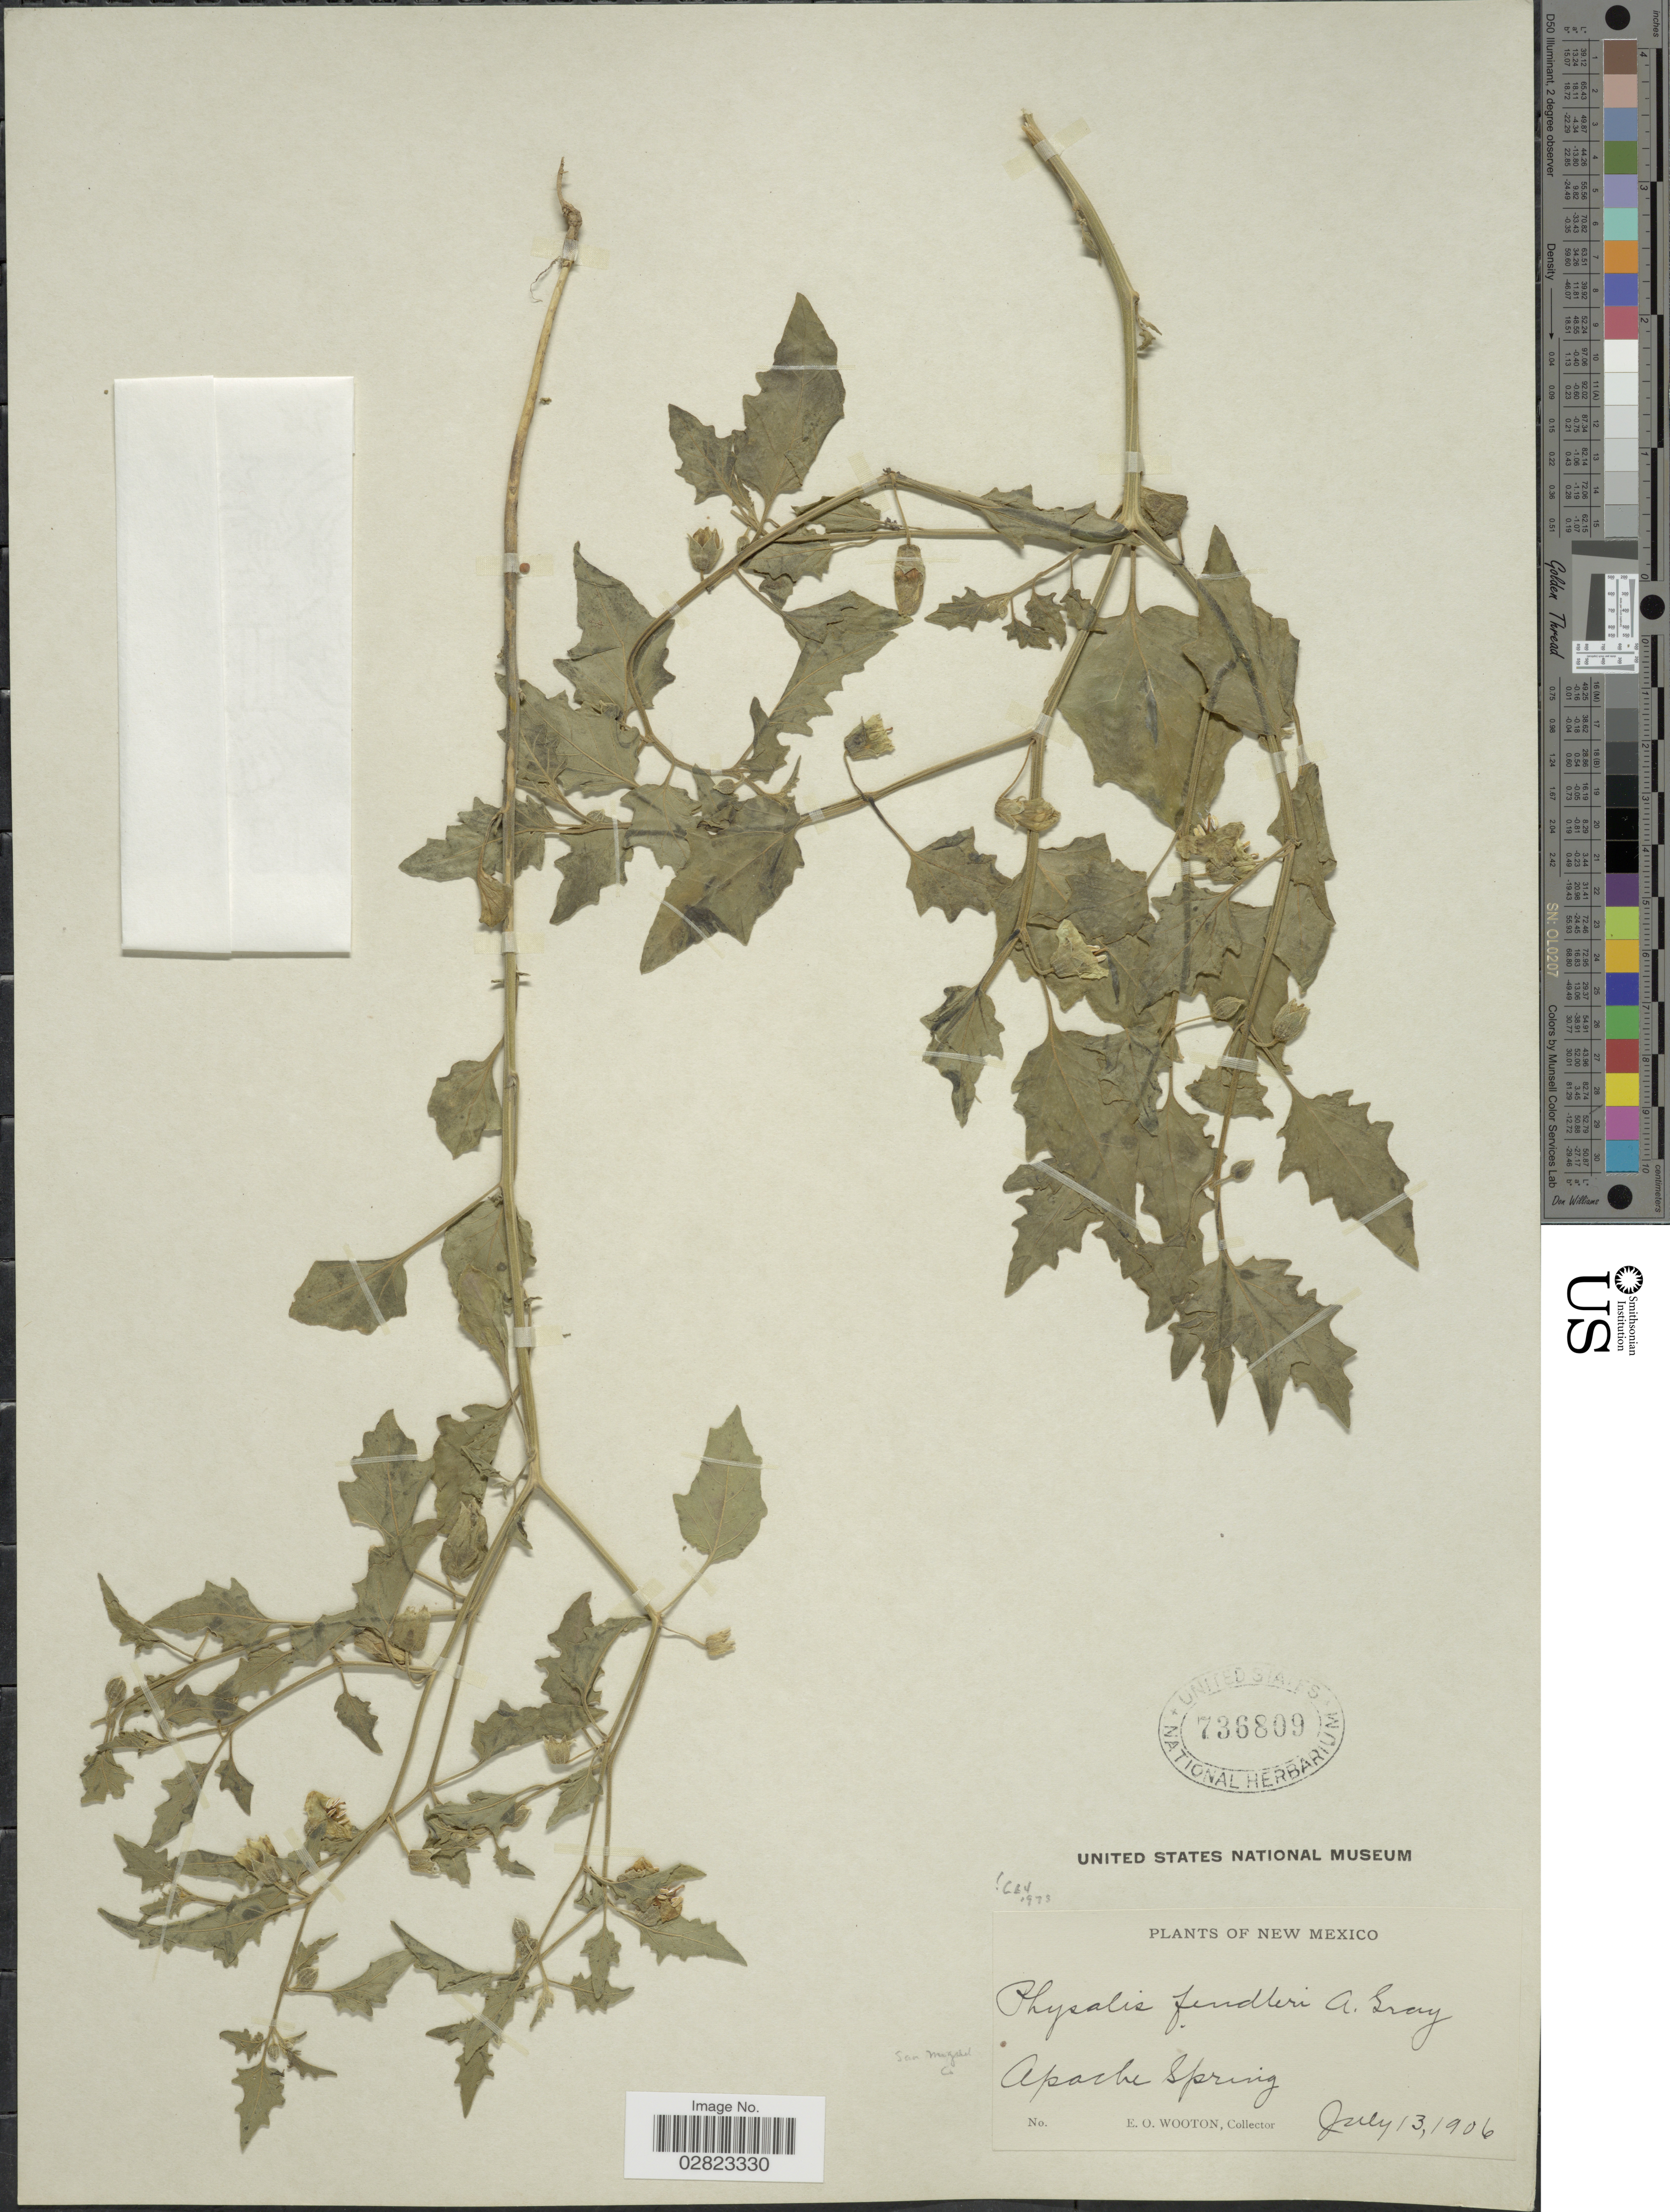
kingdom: Plantae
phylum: Tracheophyta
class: Magnoliopsida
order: Solanales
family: Solanaceae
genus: Physalis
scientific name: Physalis fendleri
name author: A. Gray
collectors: E. O. Wooton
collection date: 1906-07-13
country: United States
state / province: New Mexico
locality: Apache Spring. San Miguel Co.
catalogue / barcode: US 736809